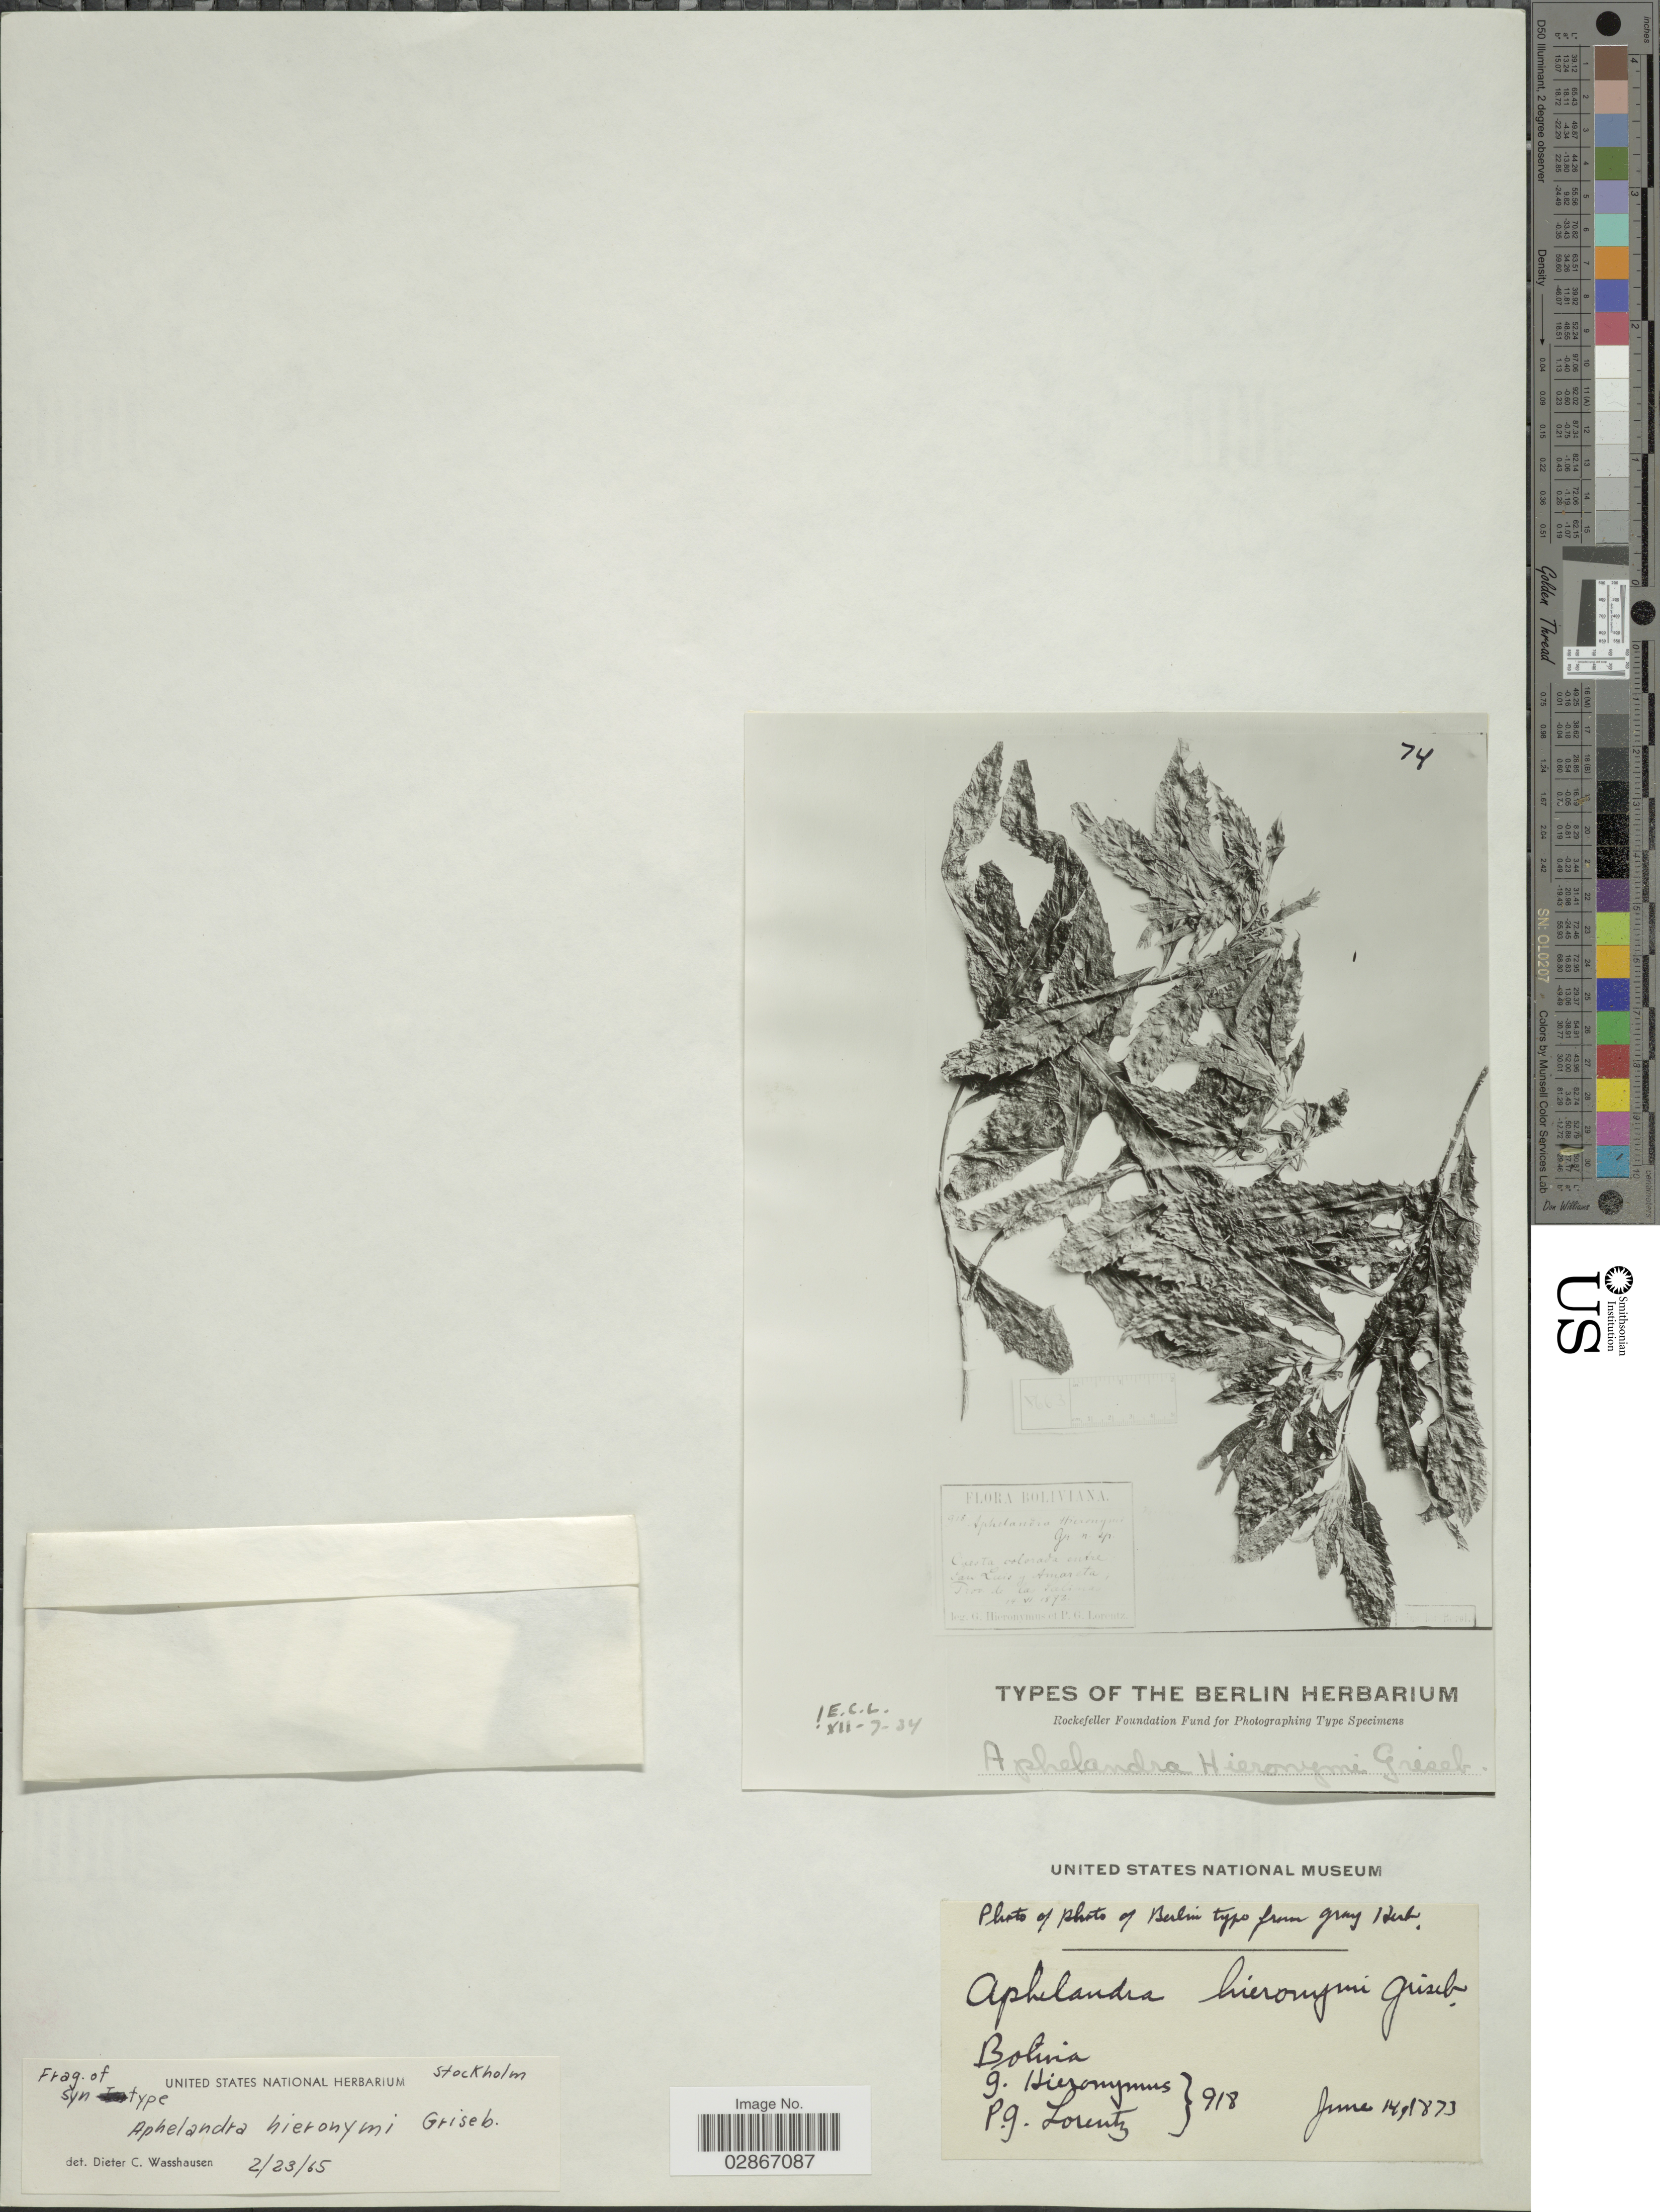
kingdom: Plantae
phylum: Tracheophyta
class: Magnoliopsida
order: Lamiales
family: Acanthaceae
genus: Aphelandra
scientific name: Aphelandra hieronymi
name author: Griseb.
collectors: G. H. Hieronymus & P. G. Lorentz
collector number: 918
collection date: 1873-06-14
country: Bolivia